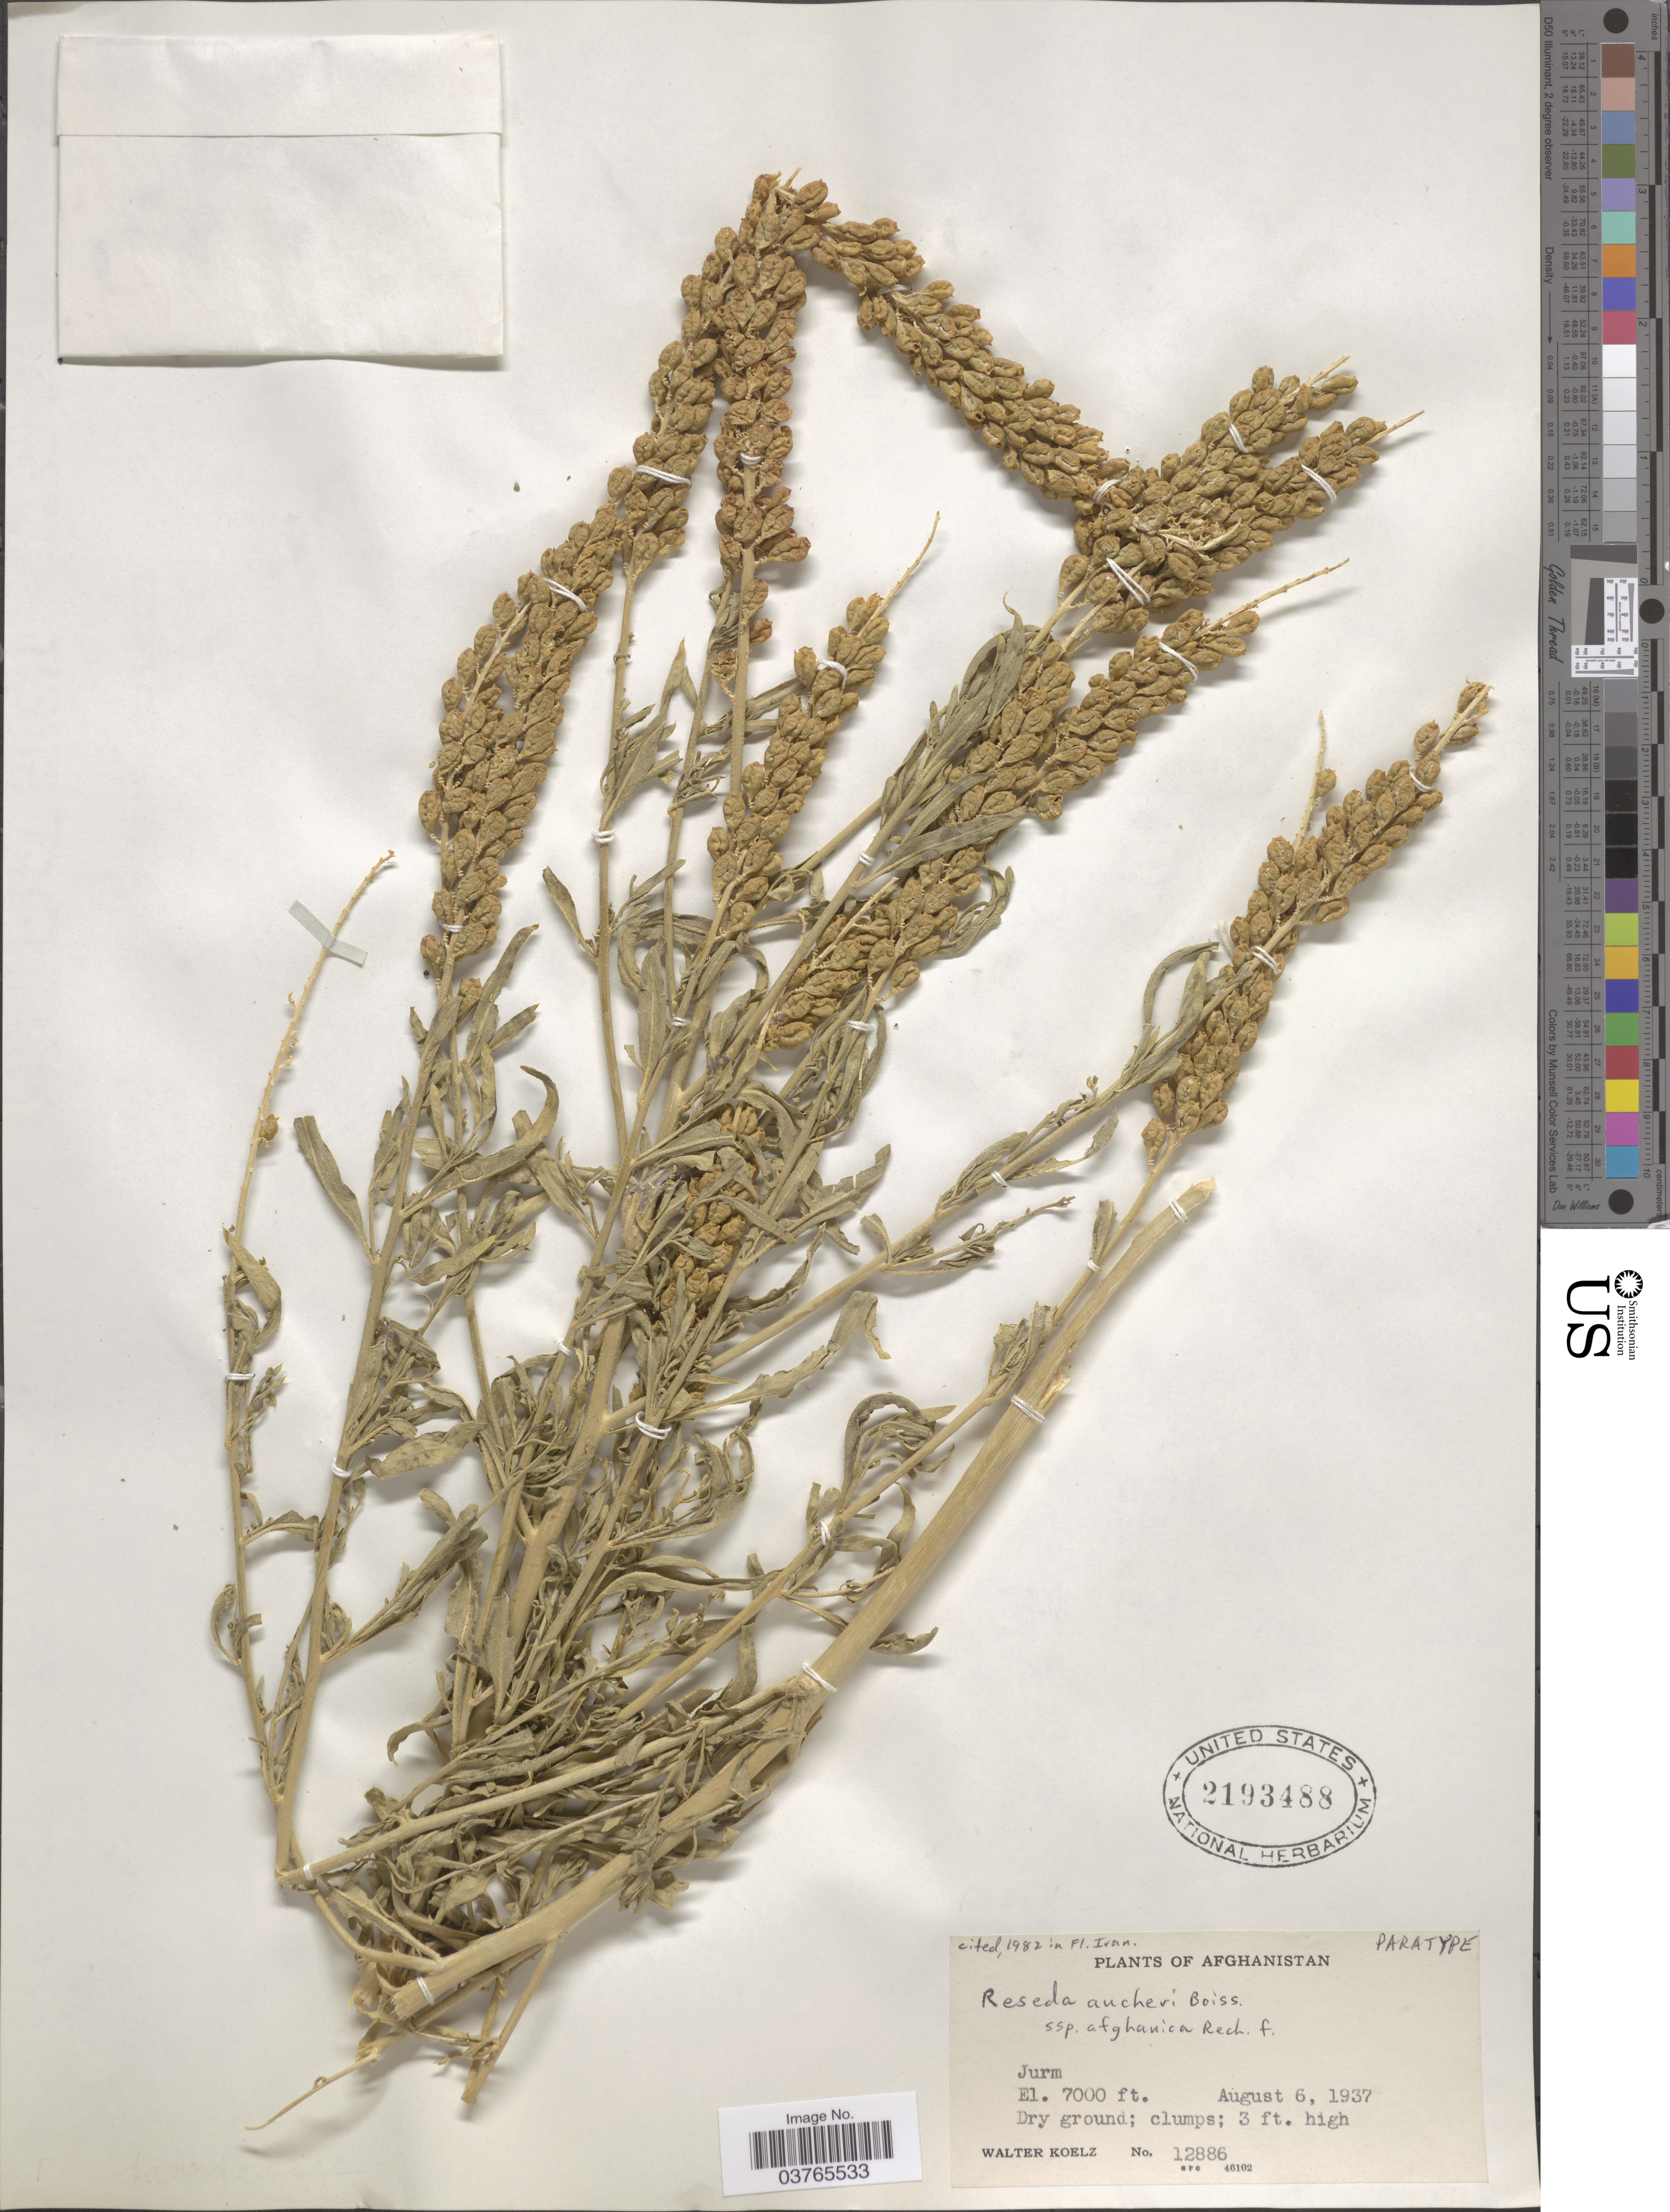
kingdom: Plantae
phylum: Tracheophyta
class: Magnoliopsida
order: Brassicales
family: Resedaceae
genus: Reseda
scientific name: Reseda aucheri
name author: Boiss.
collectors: W. N. Koelz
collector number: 12886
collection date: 1937-08-06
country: Afghanistan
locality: Jurm.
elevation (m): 2134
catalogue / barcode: US 2193488